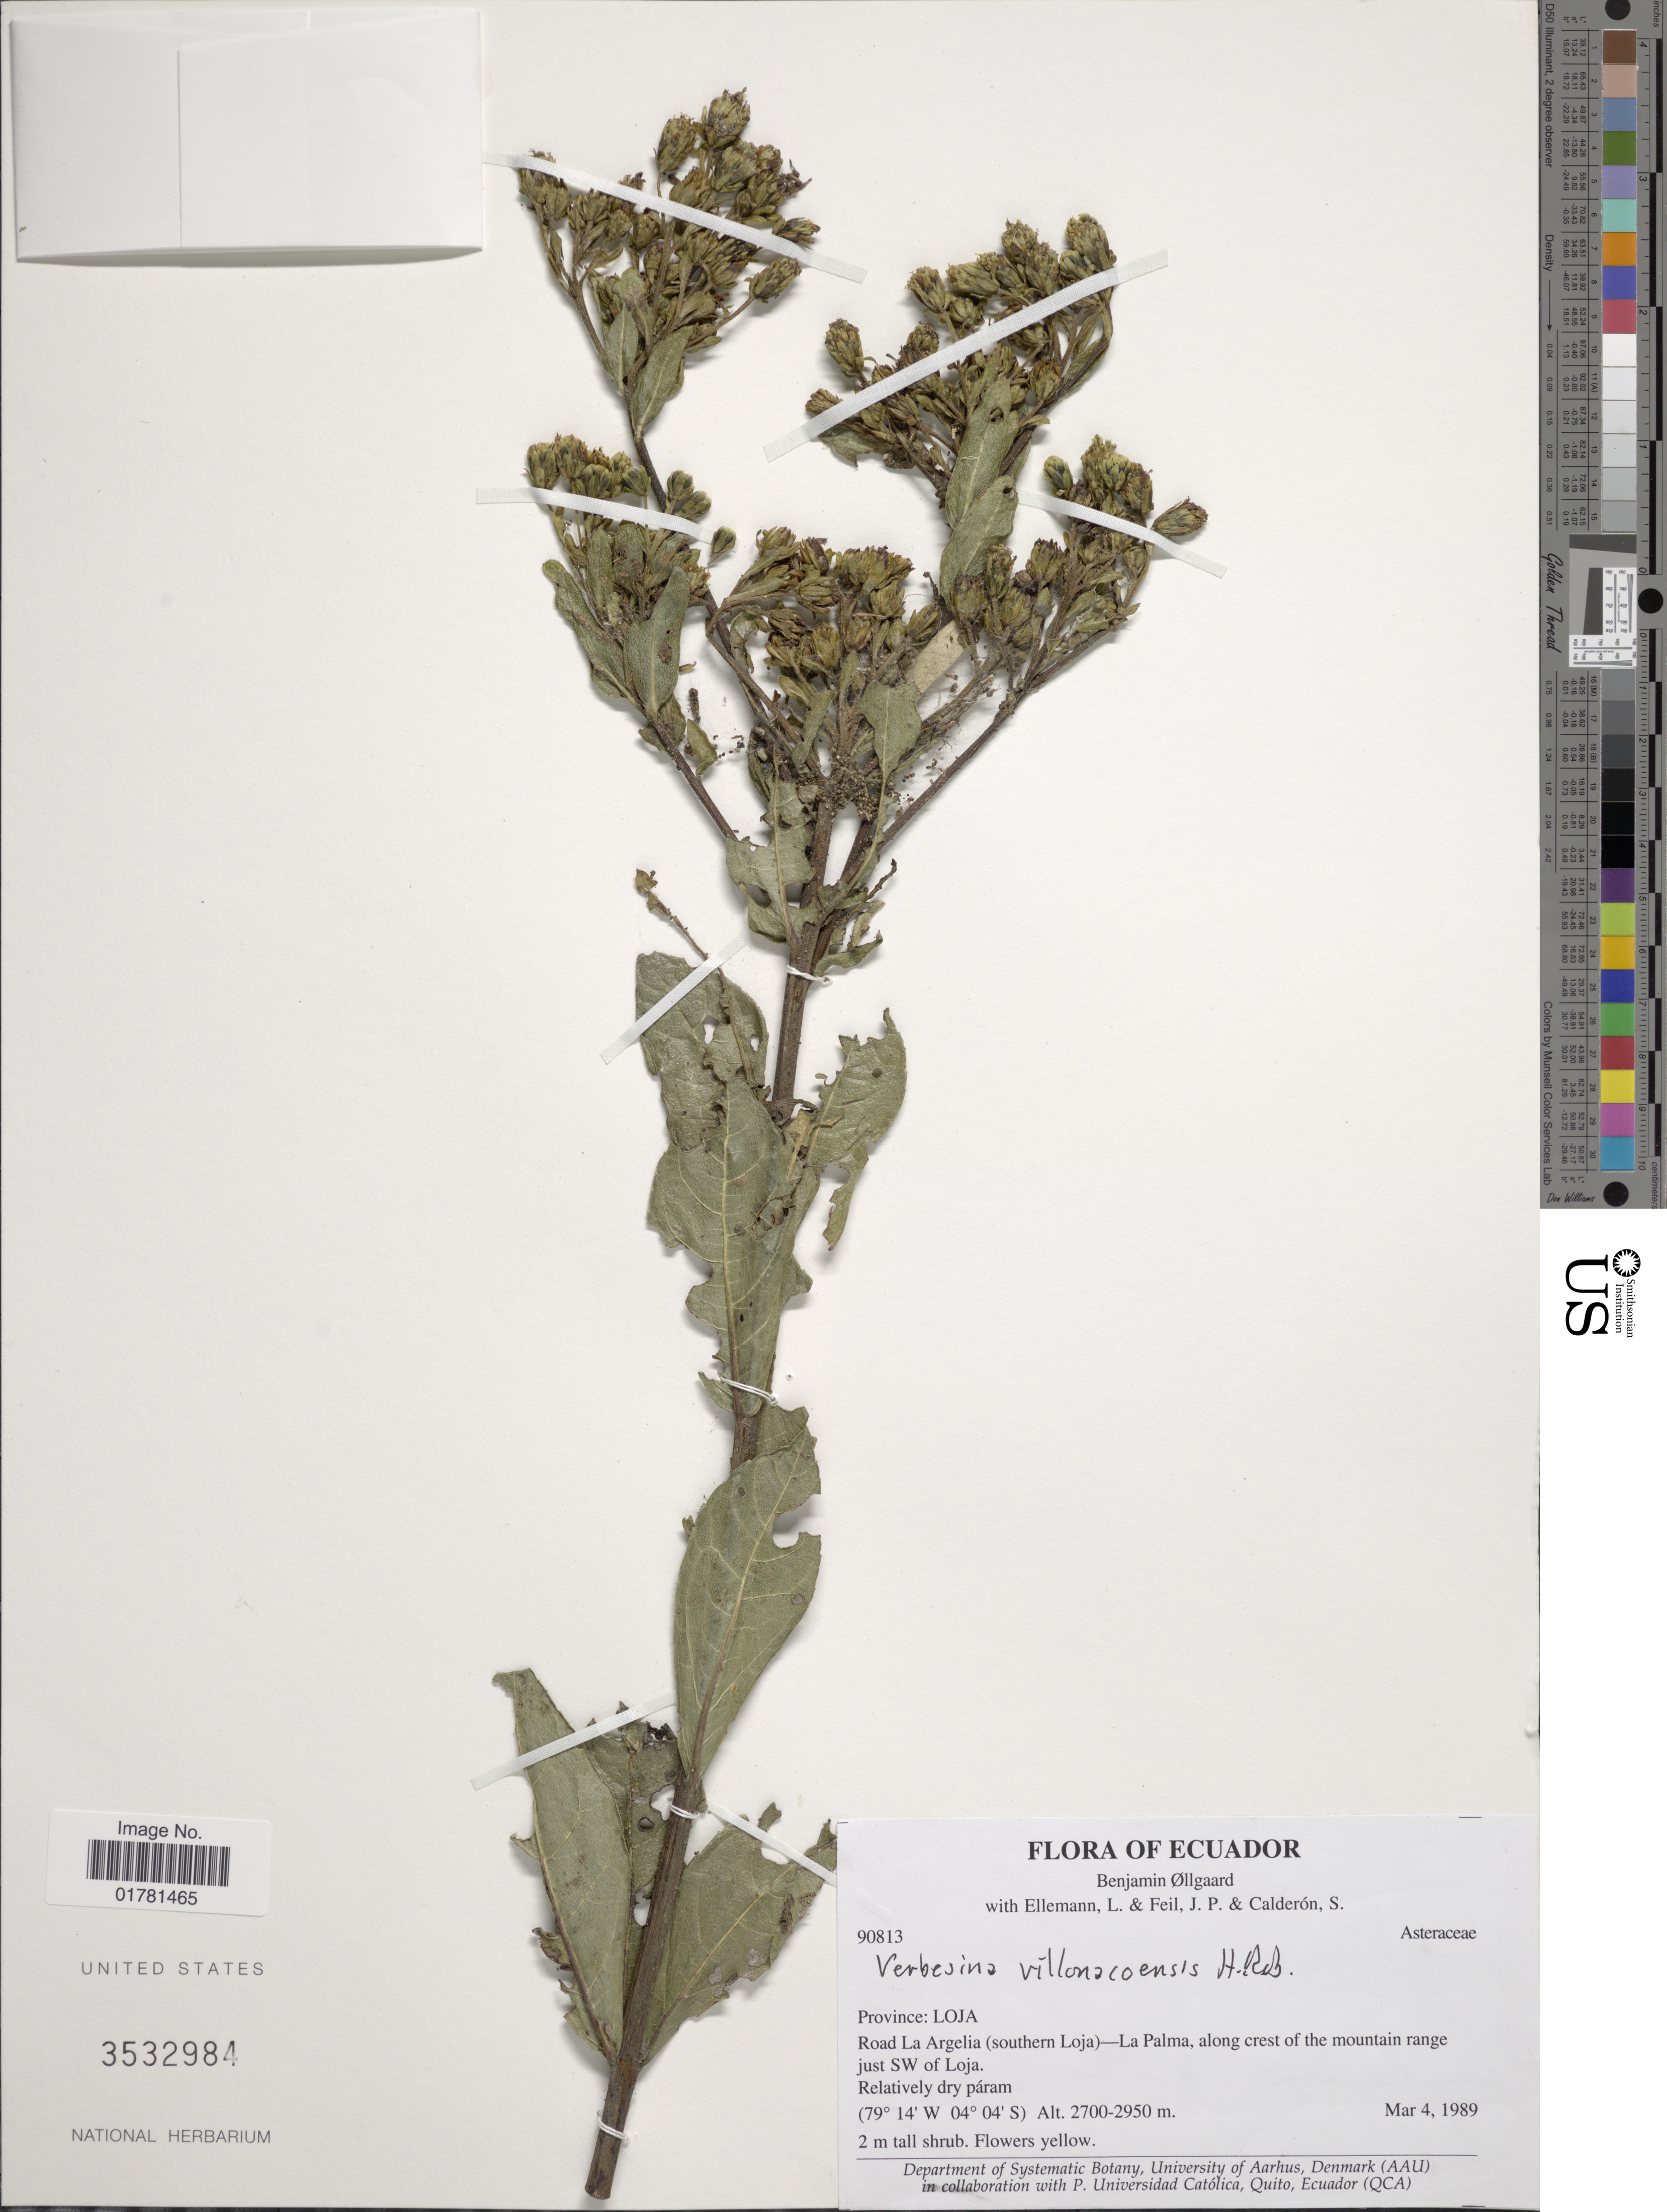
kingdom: Plantae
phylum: Tracheophyta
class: Magnoliopsida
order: Asterales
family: Asteraceae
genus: Verbesina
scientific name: Verbesina villonacoensis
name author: H. Rob.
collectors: B. Øllgaard, L. Ellemann, J. Feil & S. Calderón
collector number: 90813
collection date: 1989-03-04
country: Ecuador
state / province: Loja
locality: Road La Argelia (southern Loja)-La Palma, along crest of the mountain range just SW of Loja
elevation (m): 2700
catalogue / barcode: US 3532984